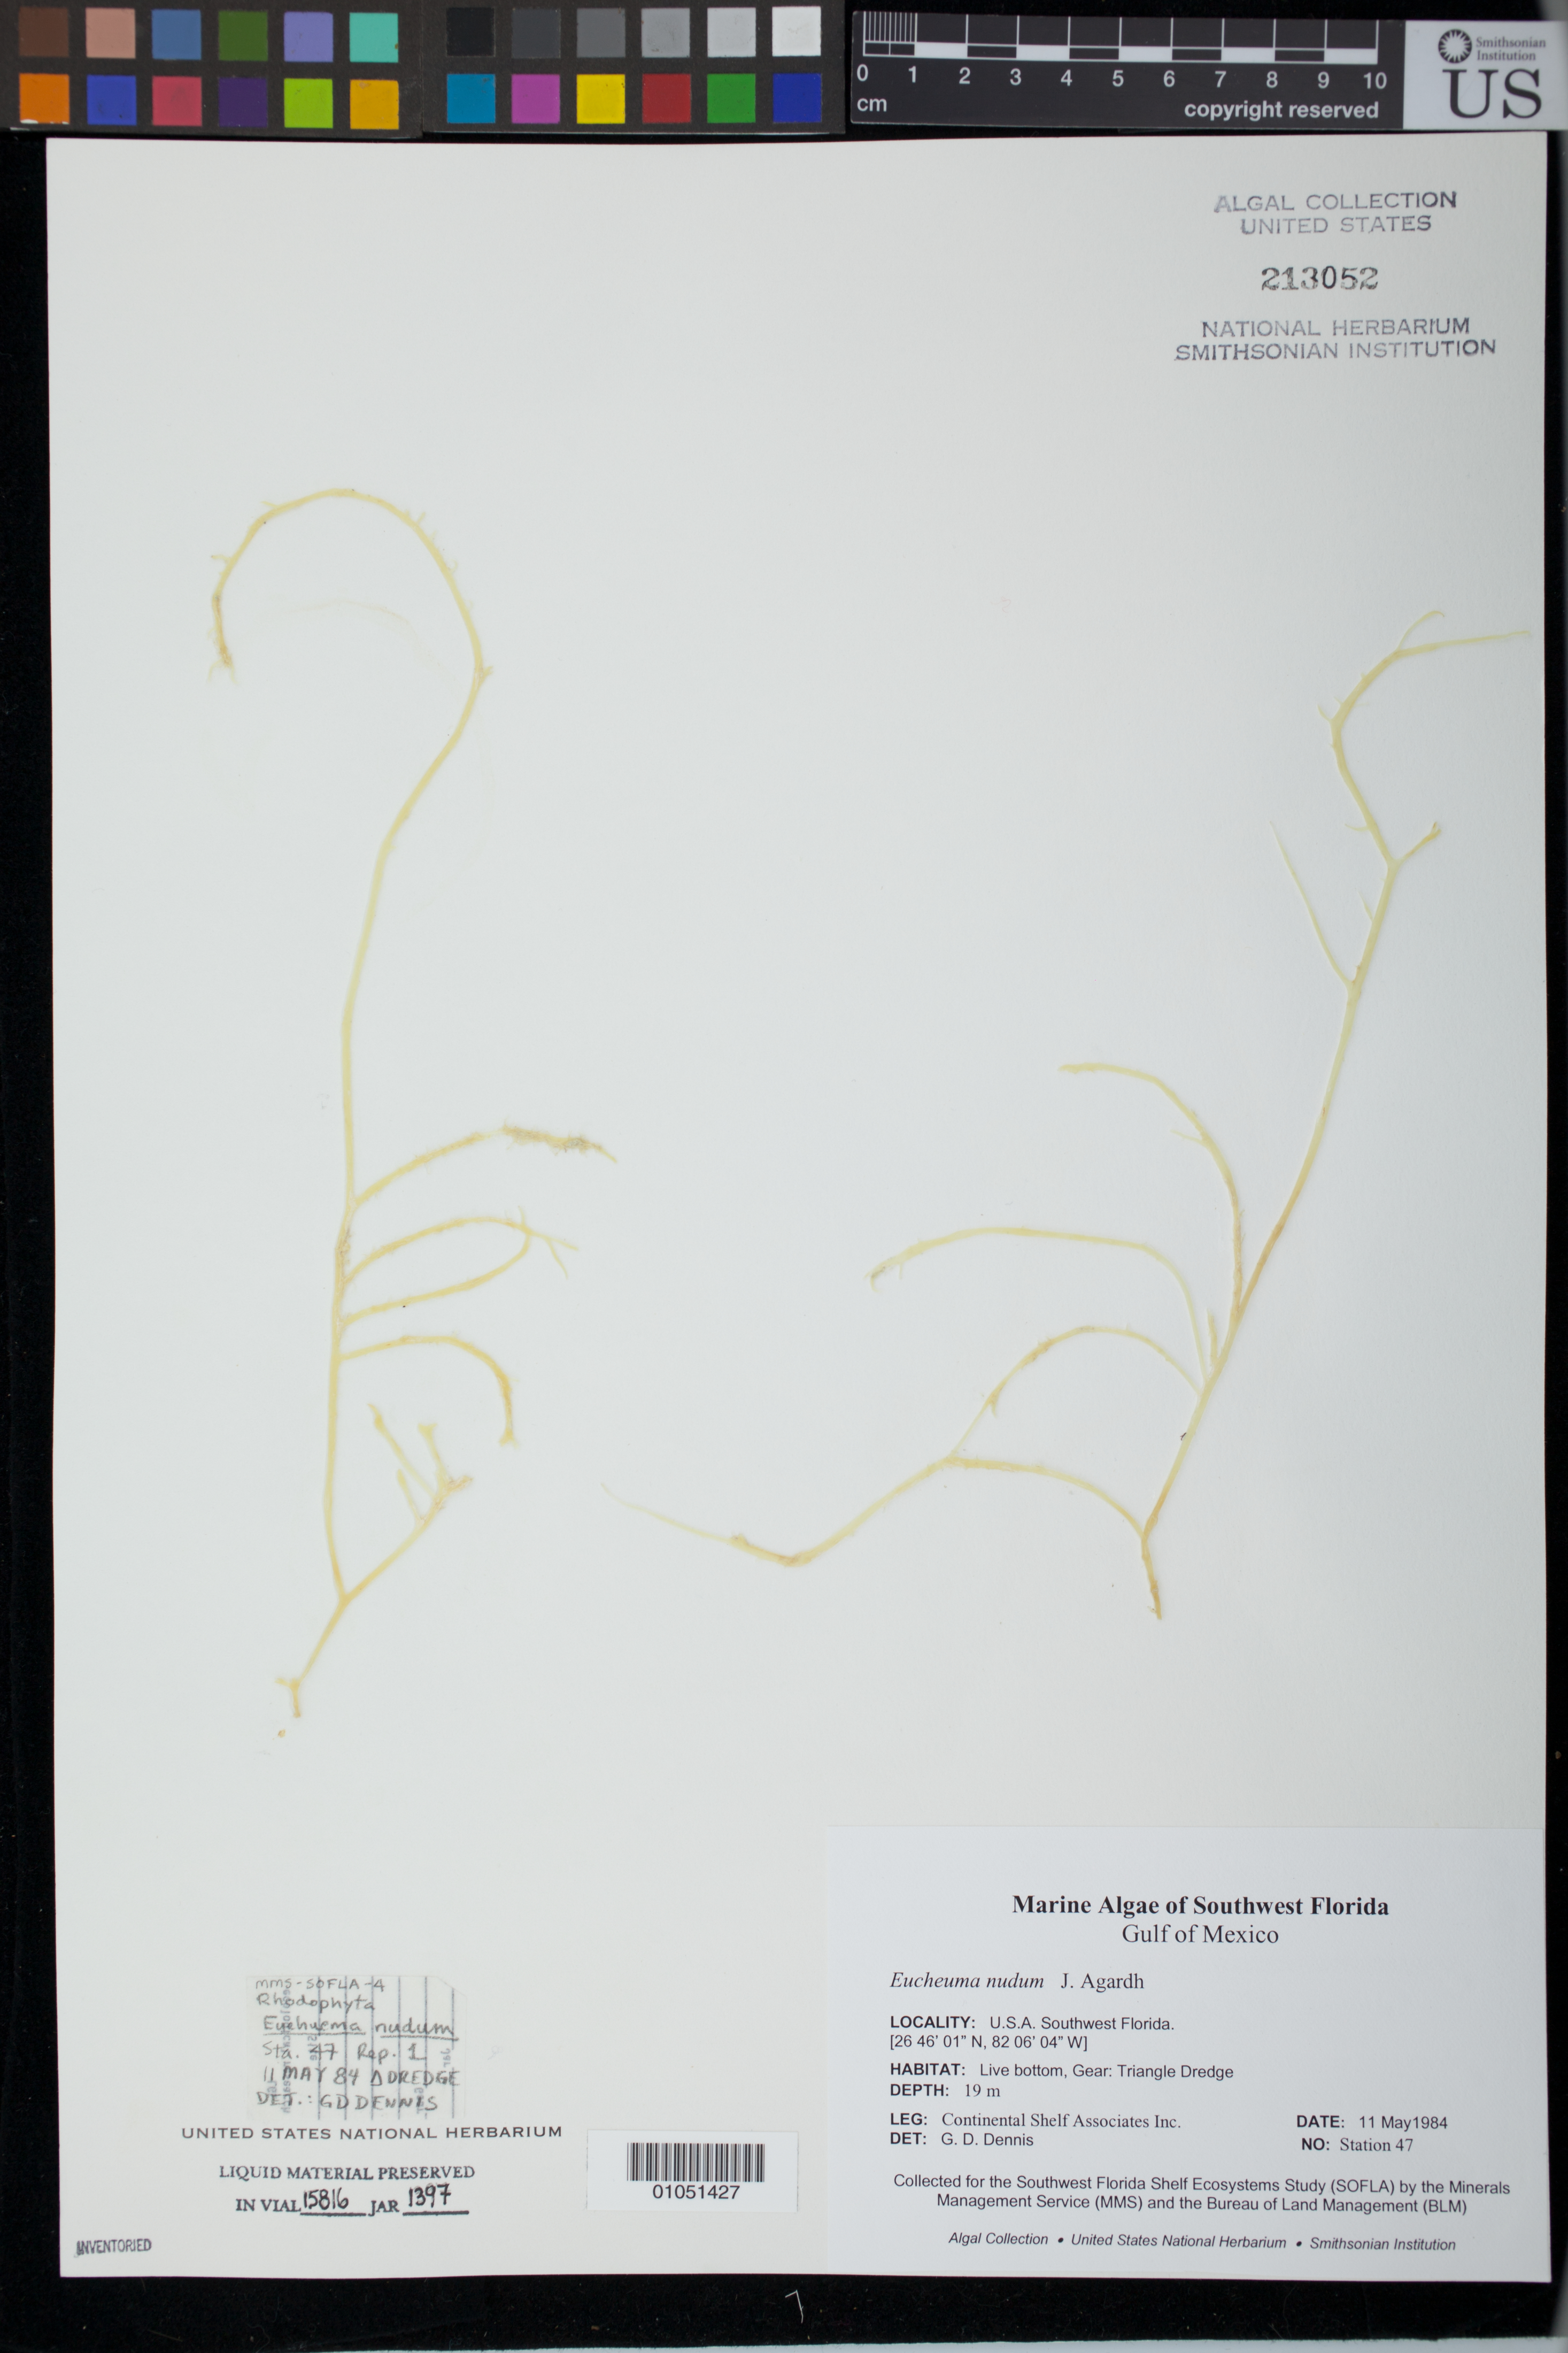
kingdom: Plantae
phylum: Rhodophyta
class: Florideophyceae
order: Gigartinales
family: Solieriaceae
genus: Eucheuma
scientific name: Eucheuma nudum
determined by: Dennis, G. D.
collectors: Continental Shelf Associates Inc.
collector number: Station 47 Repl 1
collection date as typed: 11 May 1984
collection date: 1984-05-11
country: United States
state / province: Florida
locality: Gulf of Mexico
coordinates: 26 46'01"N, 82 06'04"W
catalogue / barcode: US 213052